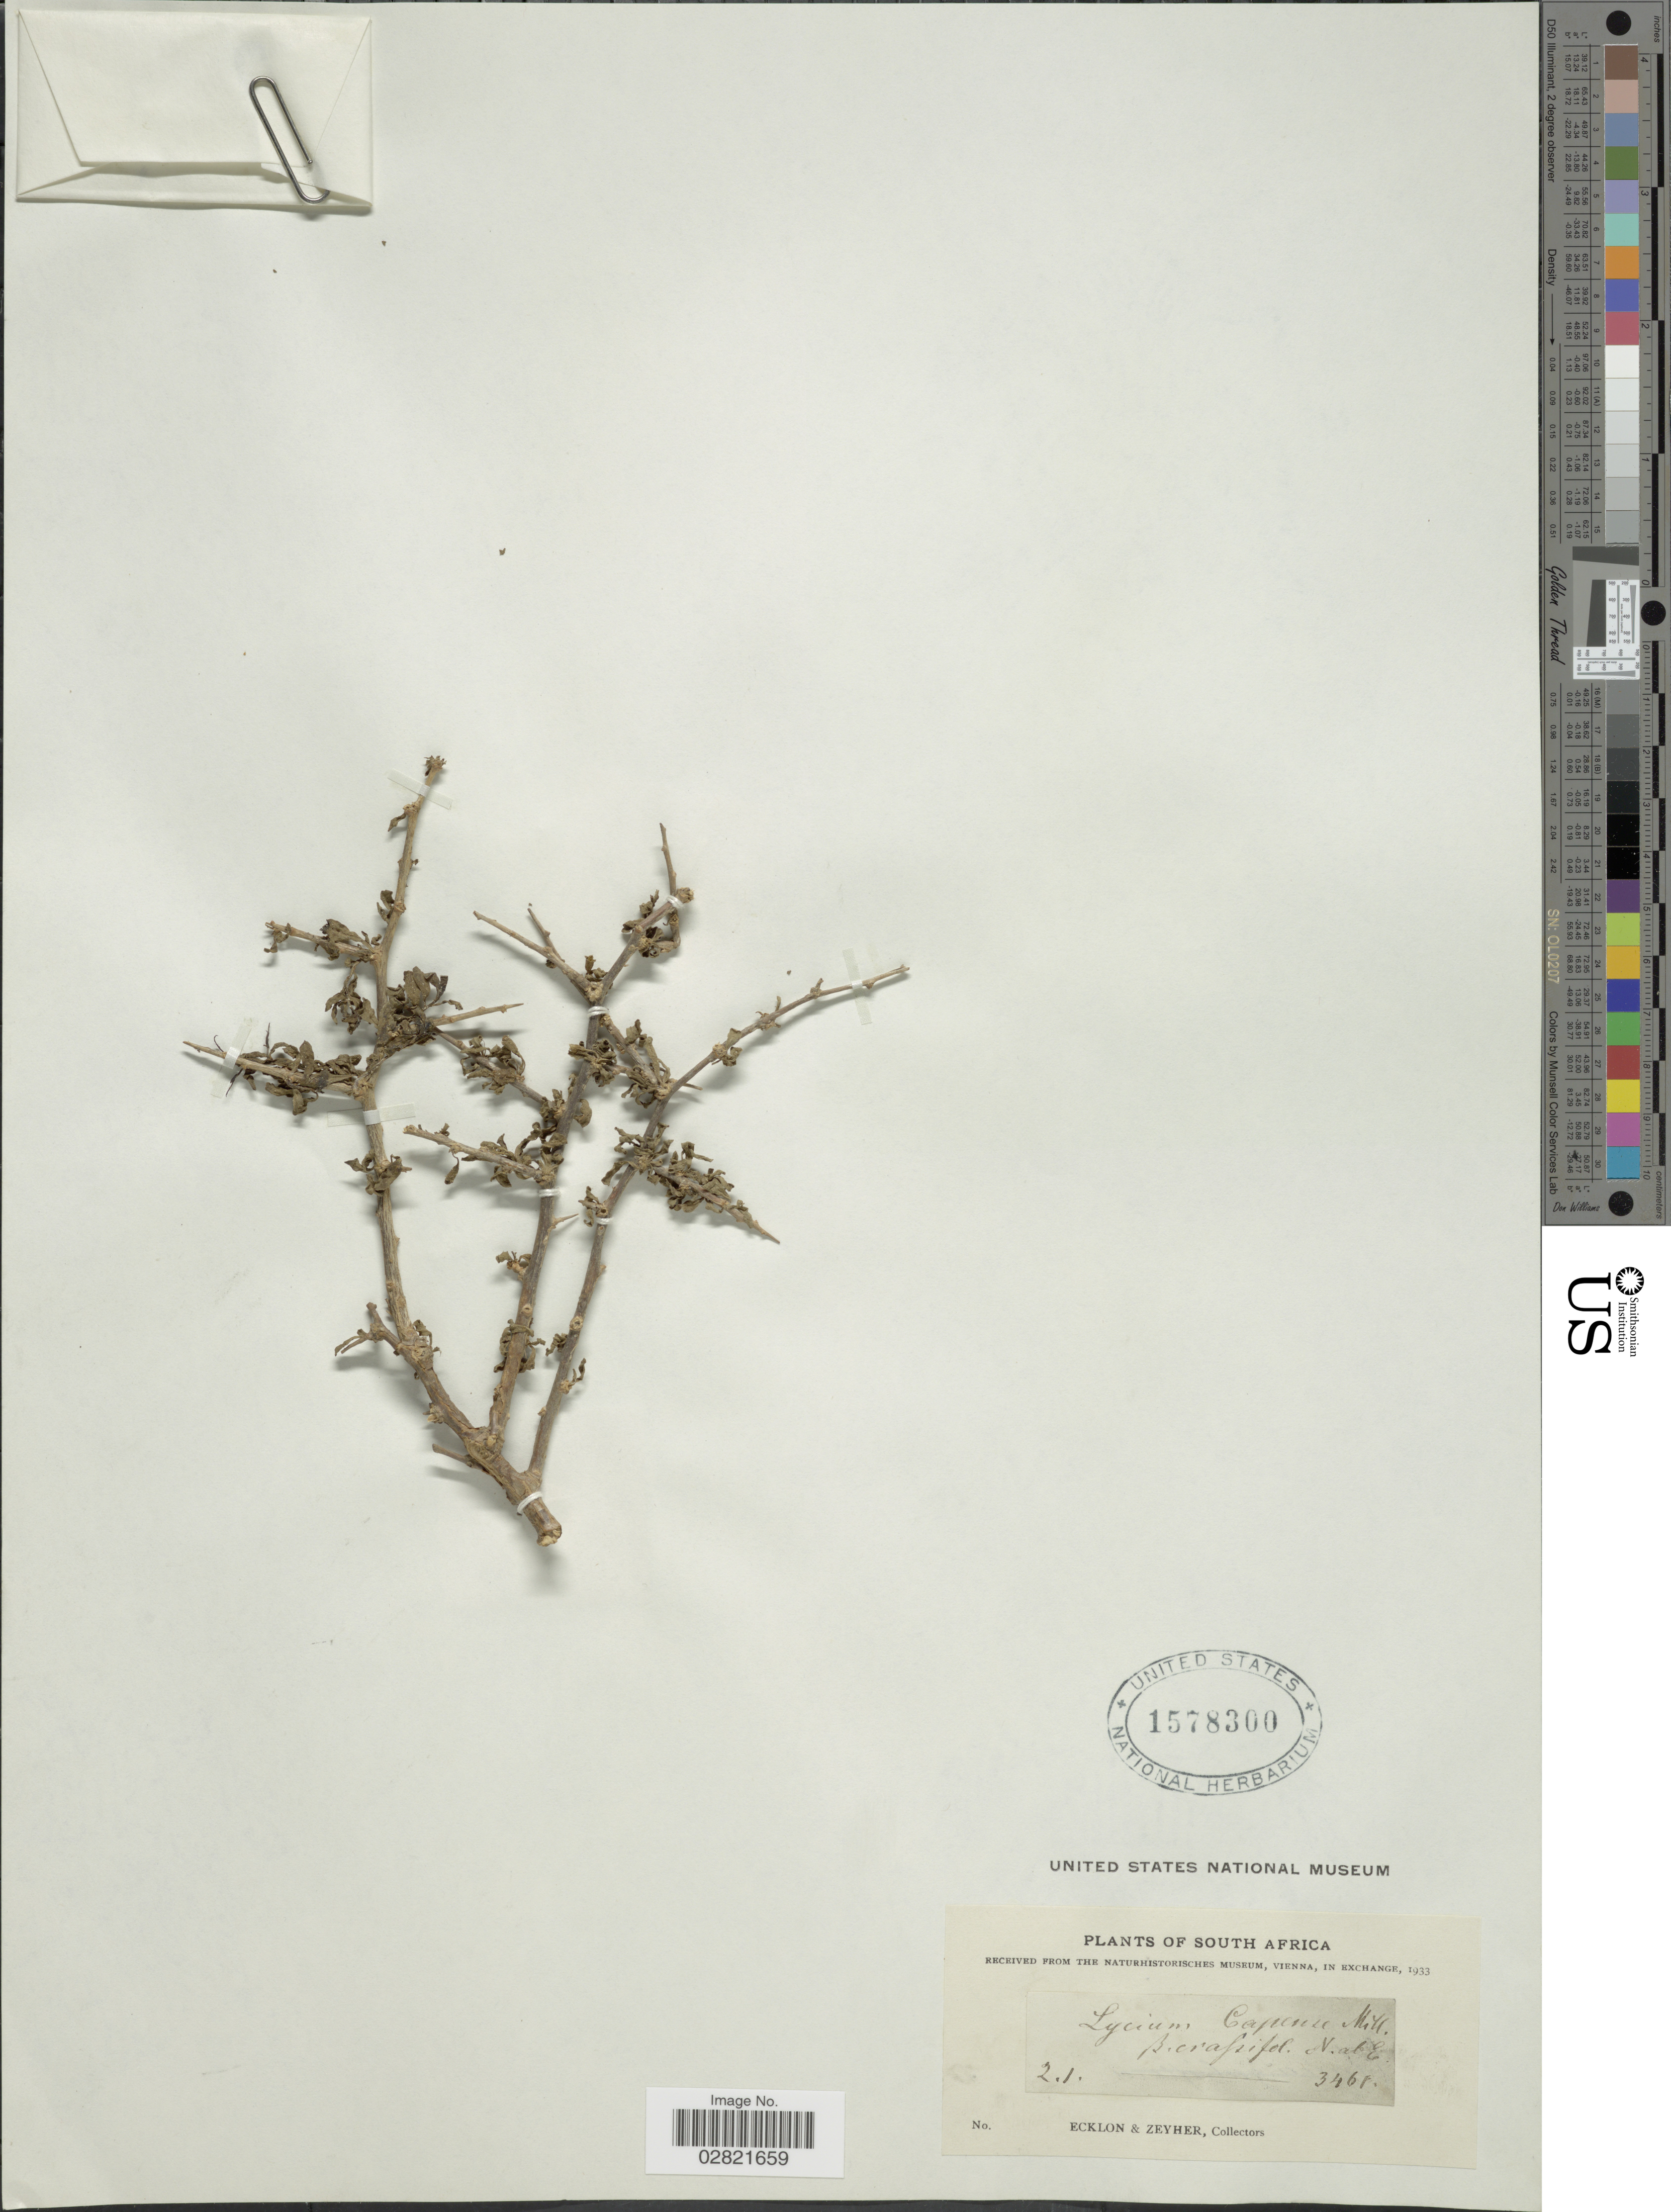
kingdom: Plantae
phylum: Tracheophyta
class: Magnoliopsida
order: Solanales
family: Solanaceae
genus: Lycium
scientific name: Lycium capense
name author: Mill.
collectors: -. Ecklon & -. Zeyher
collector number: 3461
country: South Africa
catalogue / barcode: US 1578300